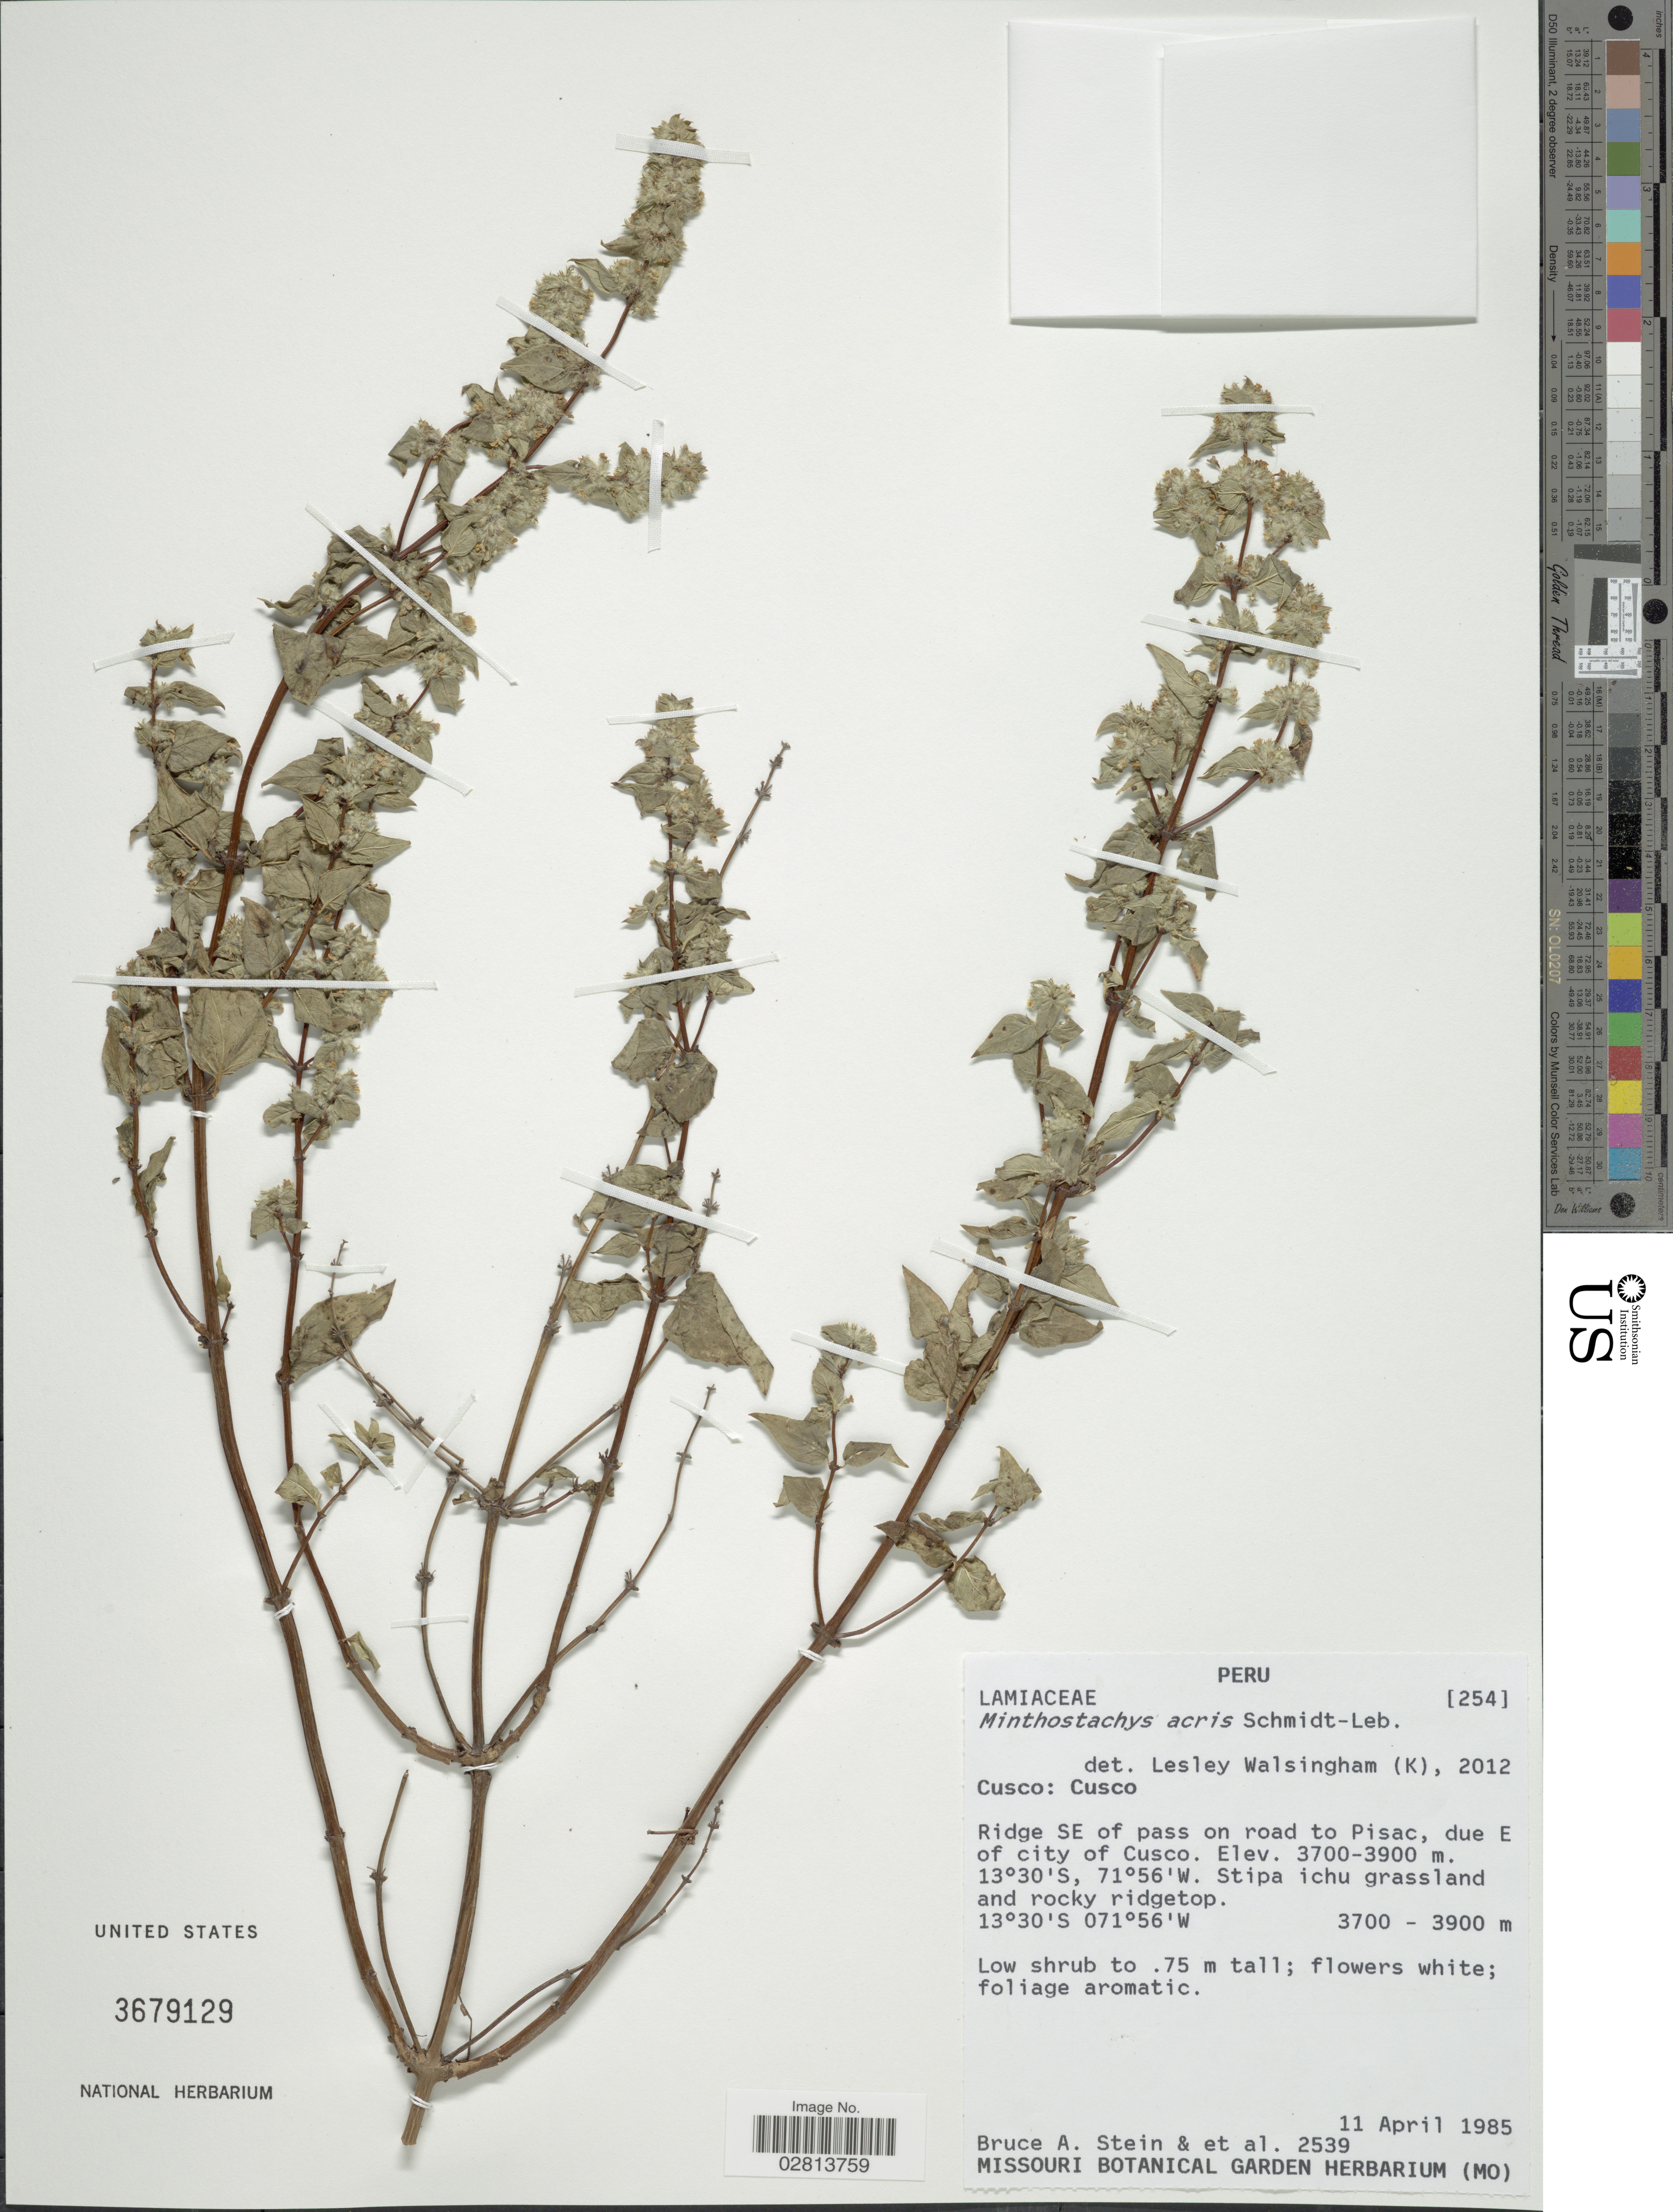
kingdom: Plantae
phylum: Tracheophyta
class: Magnoliopsida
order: Lamiales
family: Lamiaceae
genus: Minthostachys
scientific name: Minthostachys acris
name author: Schmidt-Leb.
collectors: B. A. Stein & et al.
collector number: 2539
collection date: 1985-04-11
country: Peru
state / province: Cusco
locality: Cusco: Cusco, Ridge SE of pass on road to Pisac, due E of city of Cusco.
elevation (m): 3700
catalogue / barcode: US 3679129